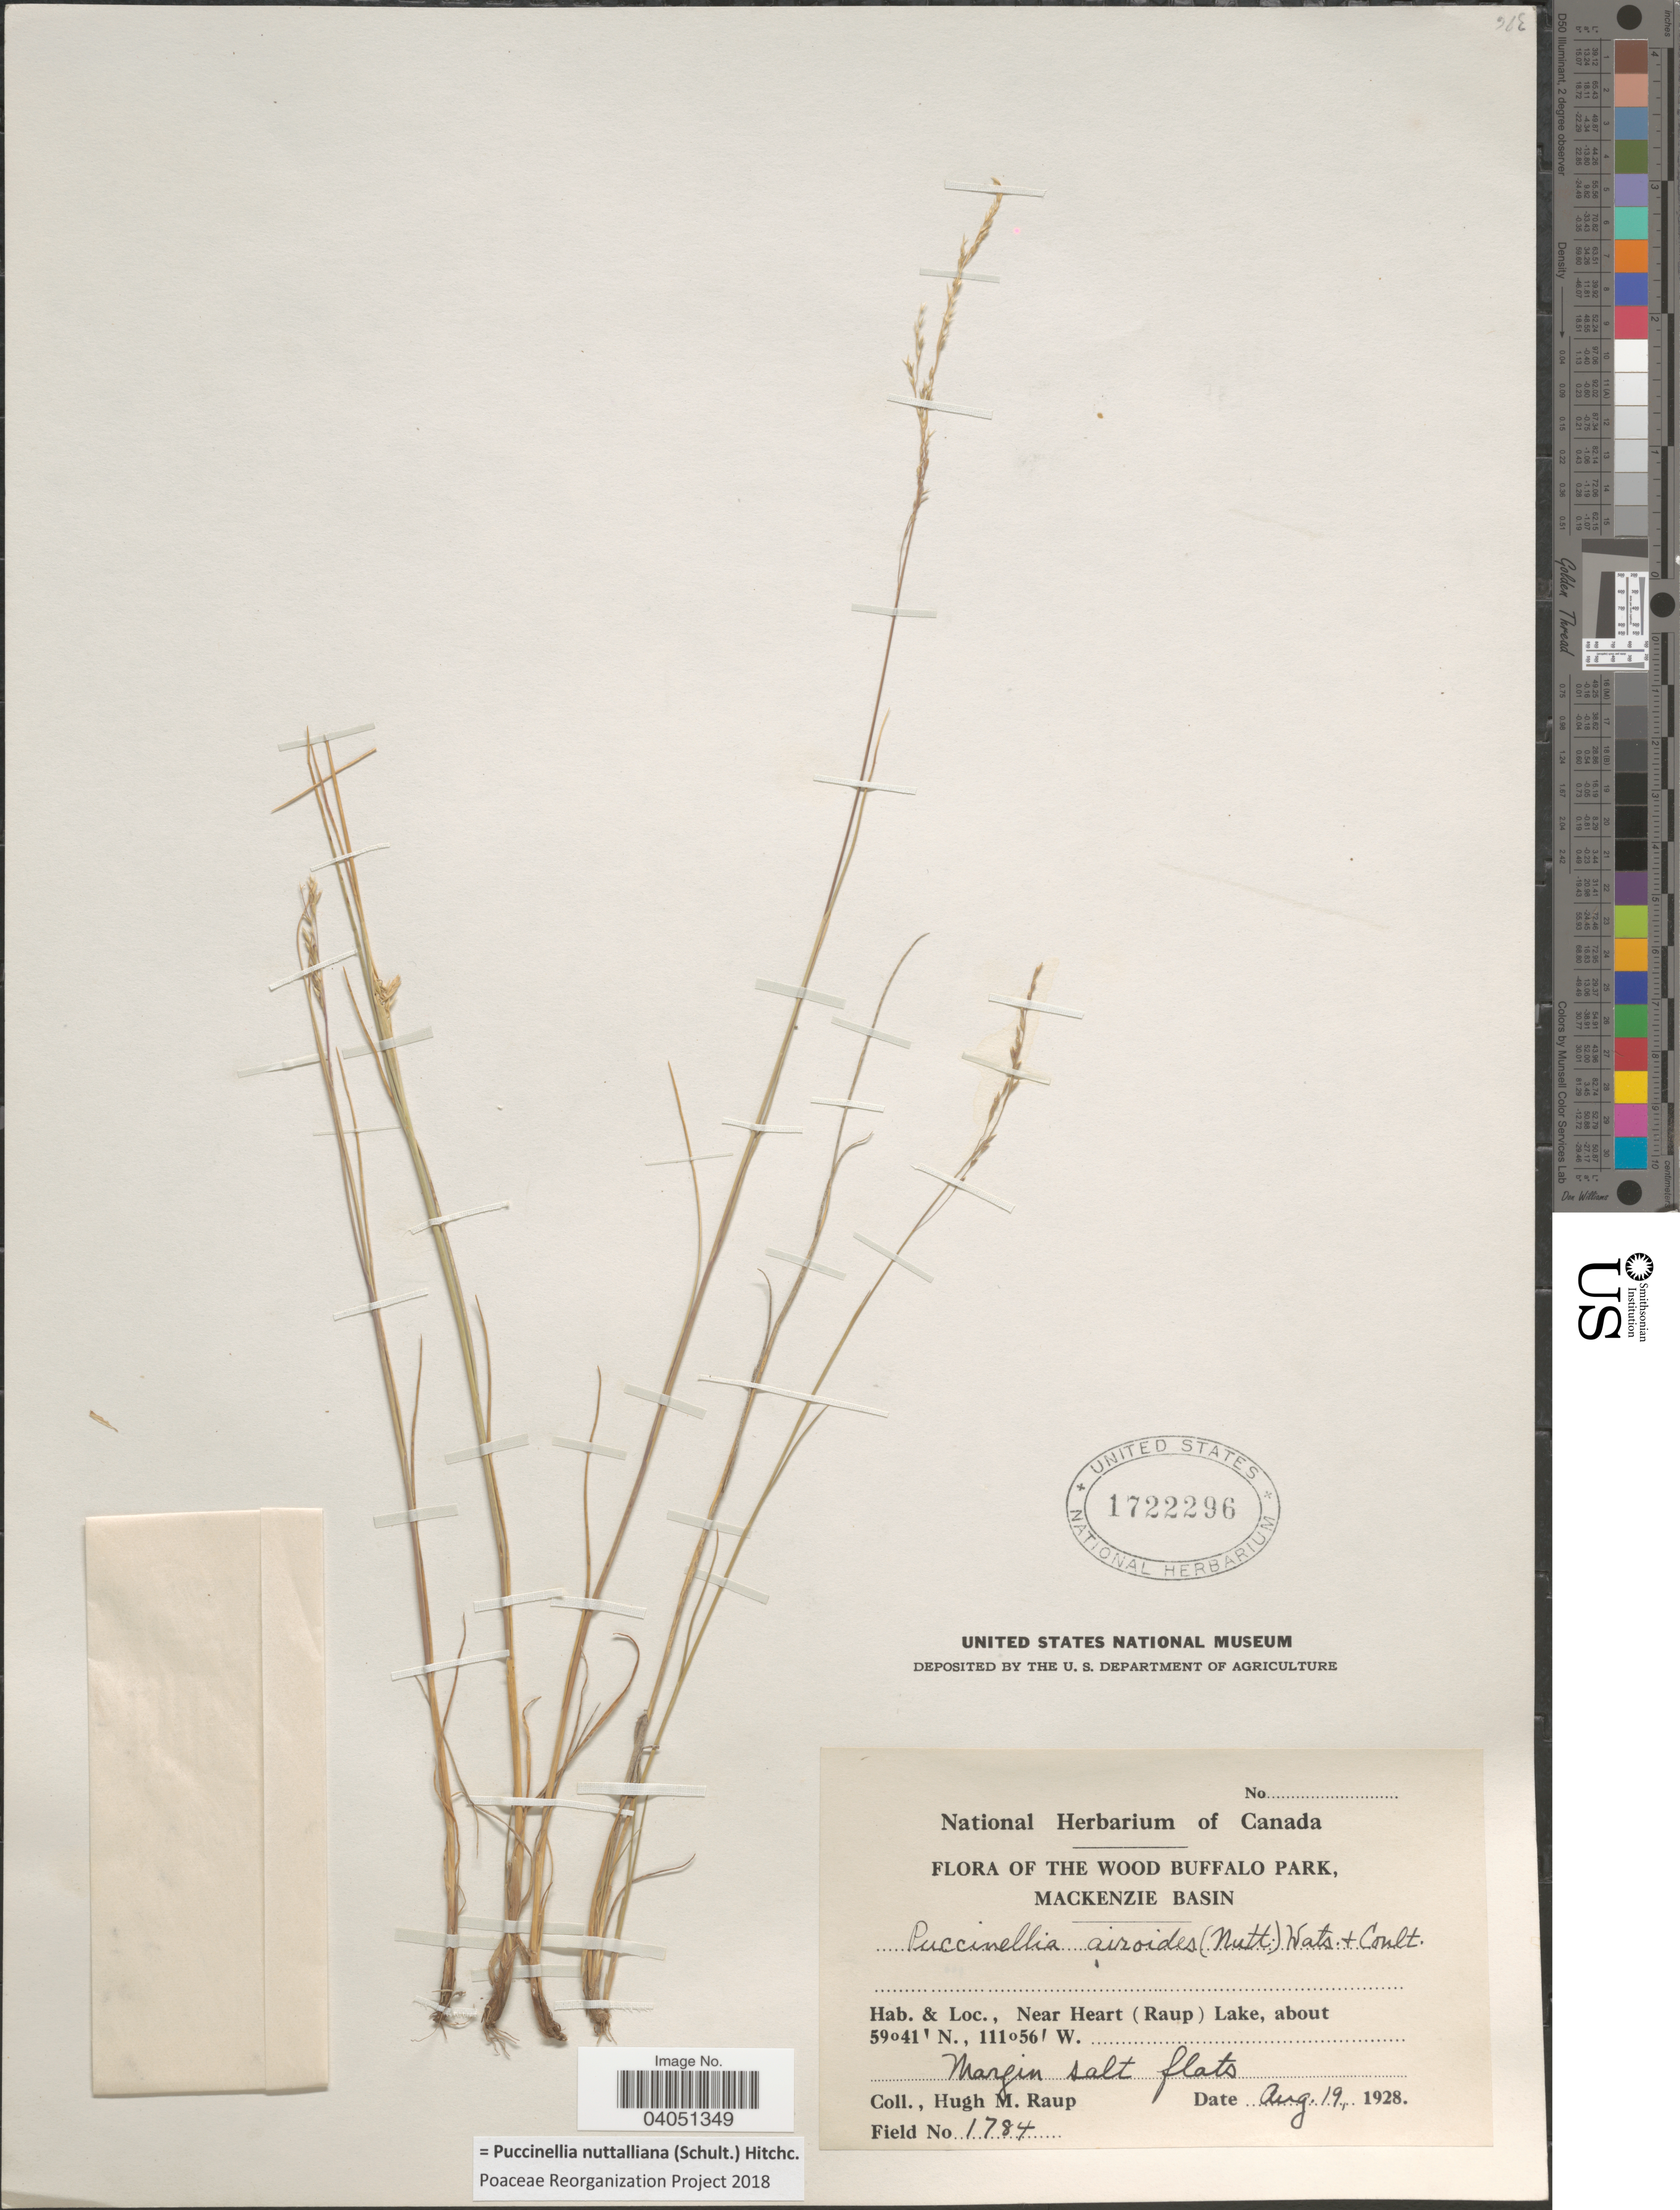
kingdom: Plantae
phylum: Tracheophyta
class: Liliopsida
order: Poales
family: Poaceae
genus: Puccinellia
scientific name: Puccinellia nuttalliana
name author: (Schult.) Hitchc.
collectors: H. Raup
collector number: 1784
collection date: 1928-08-19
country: Canada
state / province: Alberta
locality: The Wood Buffalo Park, Mackenzie Basin. Near Heart (Raup) Lake.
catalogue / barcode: US 1722296